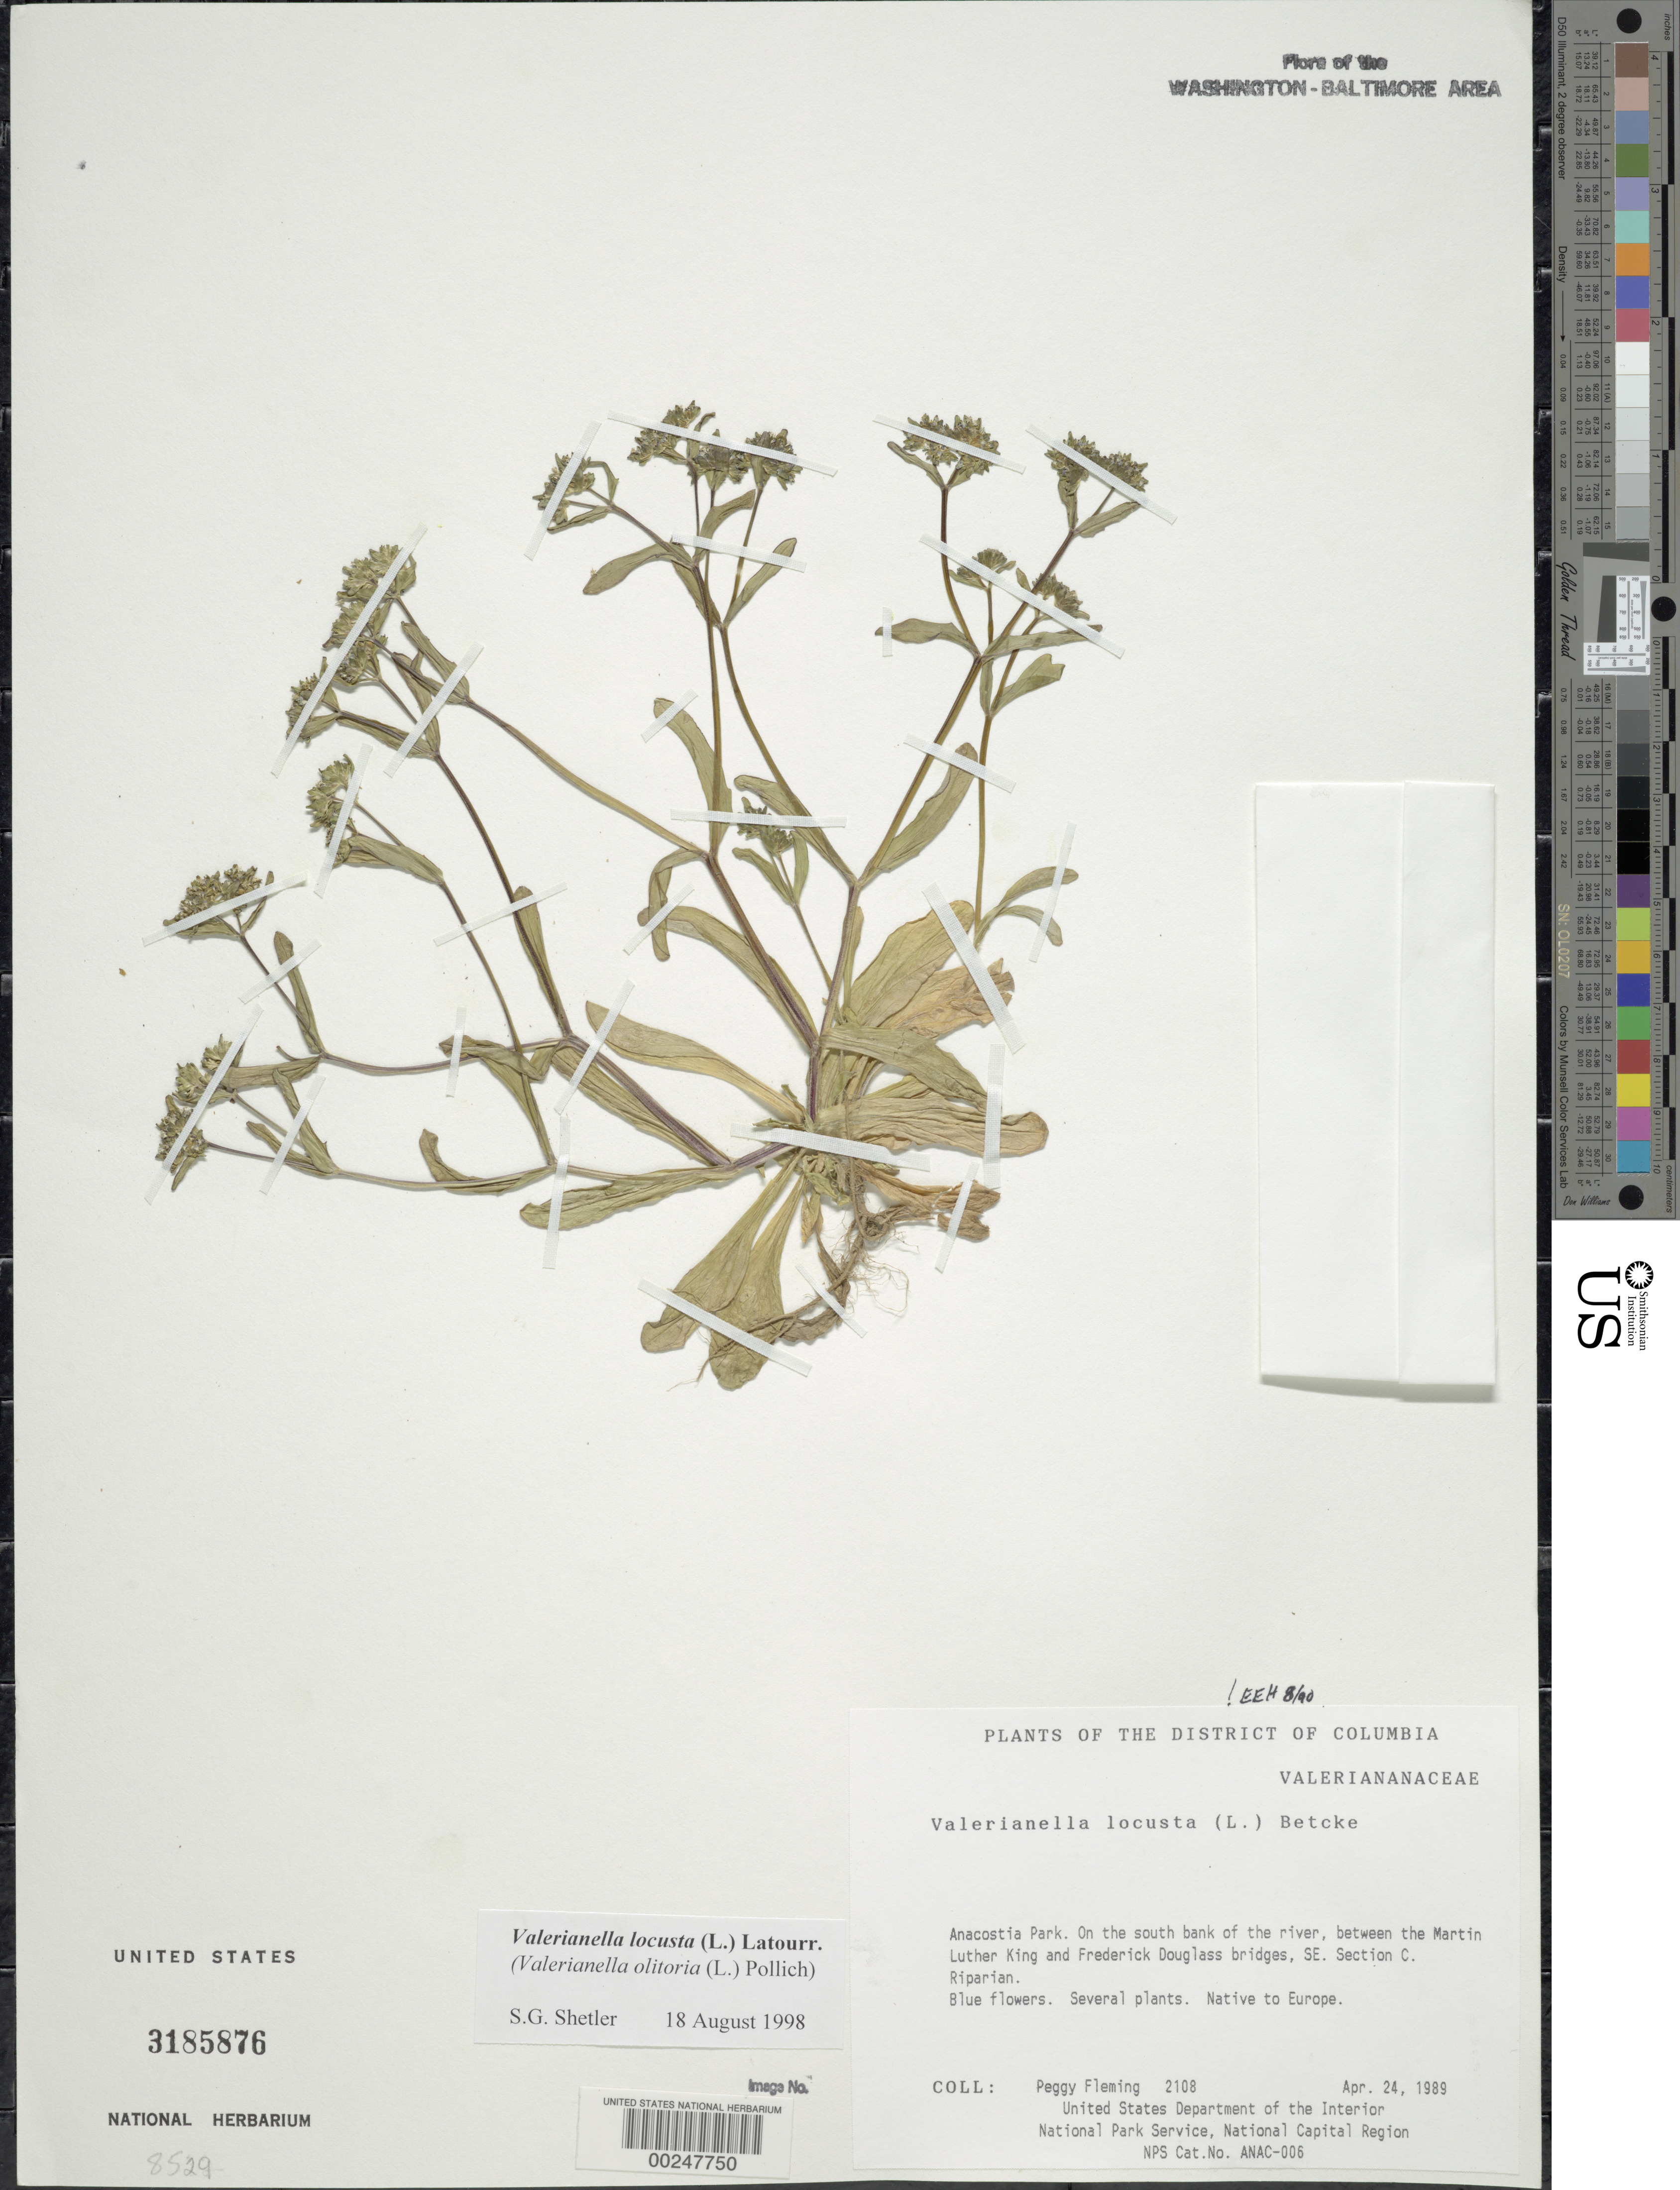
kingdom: Plantae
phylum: Tracheophyta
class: Magnoliopsida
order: Dipsacales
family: Caprifoliaceae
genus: Valerianella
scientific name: Valerianella locusta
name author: (L.) Latourr.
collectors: P. Fleming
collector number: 2108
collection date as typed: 24 Apr 1989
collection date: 1989-04-24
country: United States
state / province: District of Columbia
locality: Anacostia Park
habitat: On south bank of river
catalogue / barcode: US 3185876